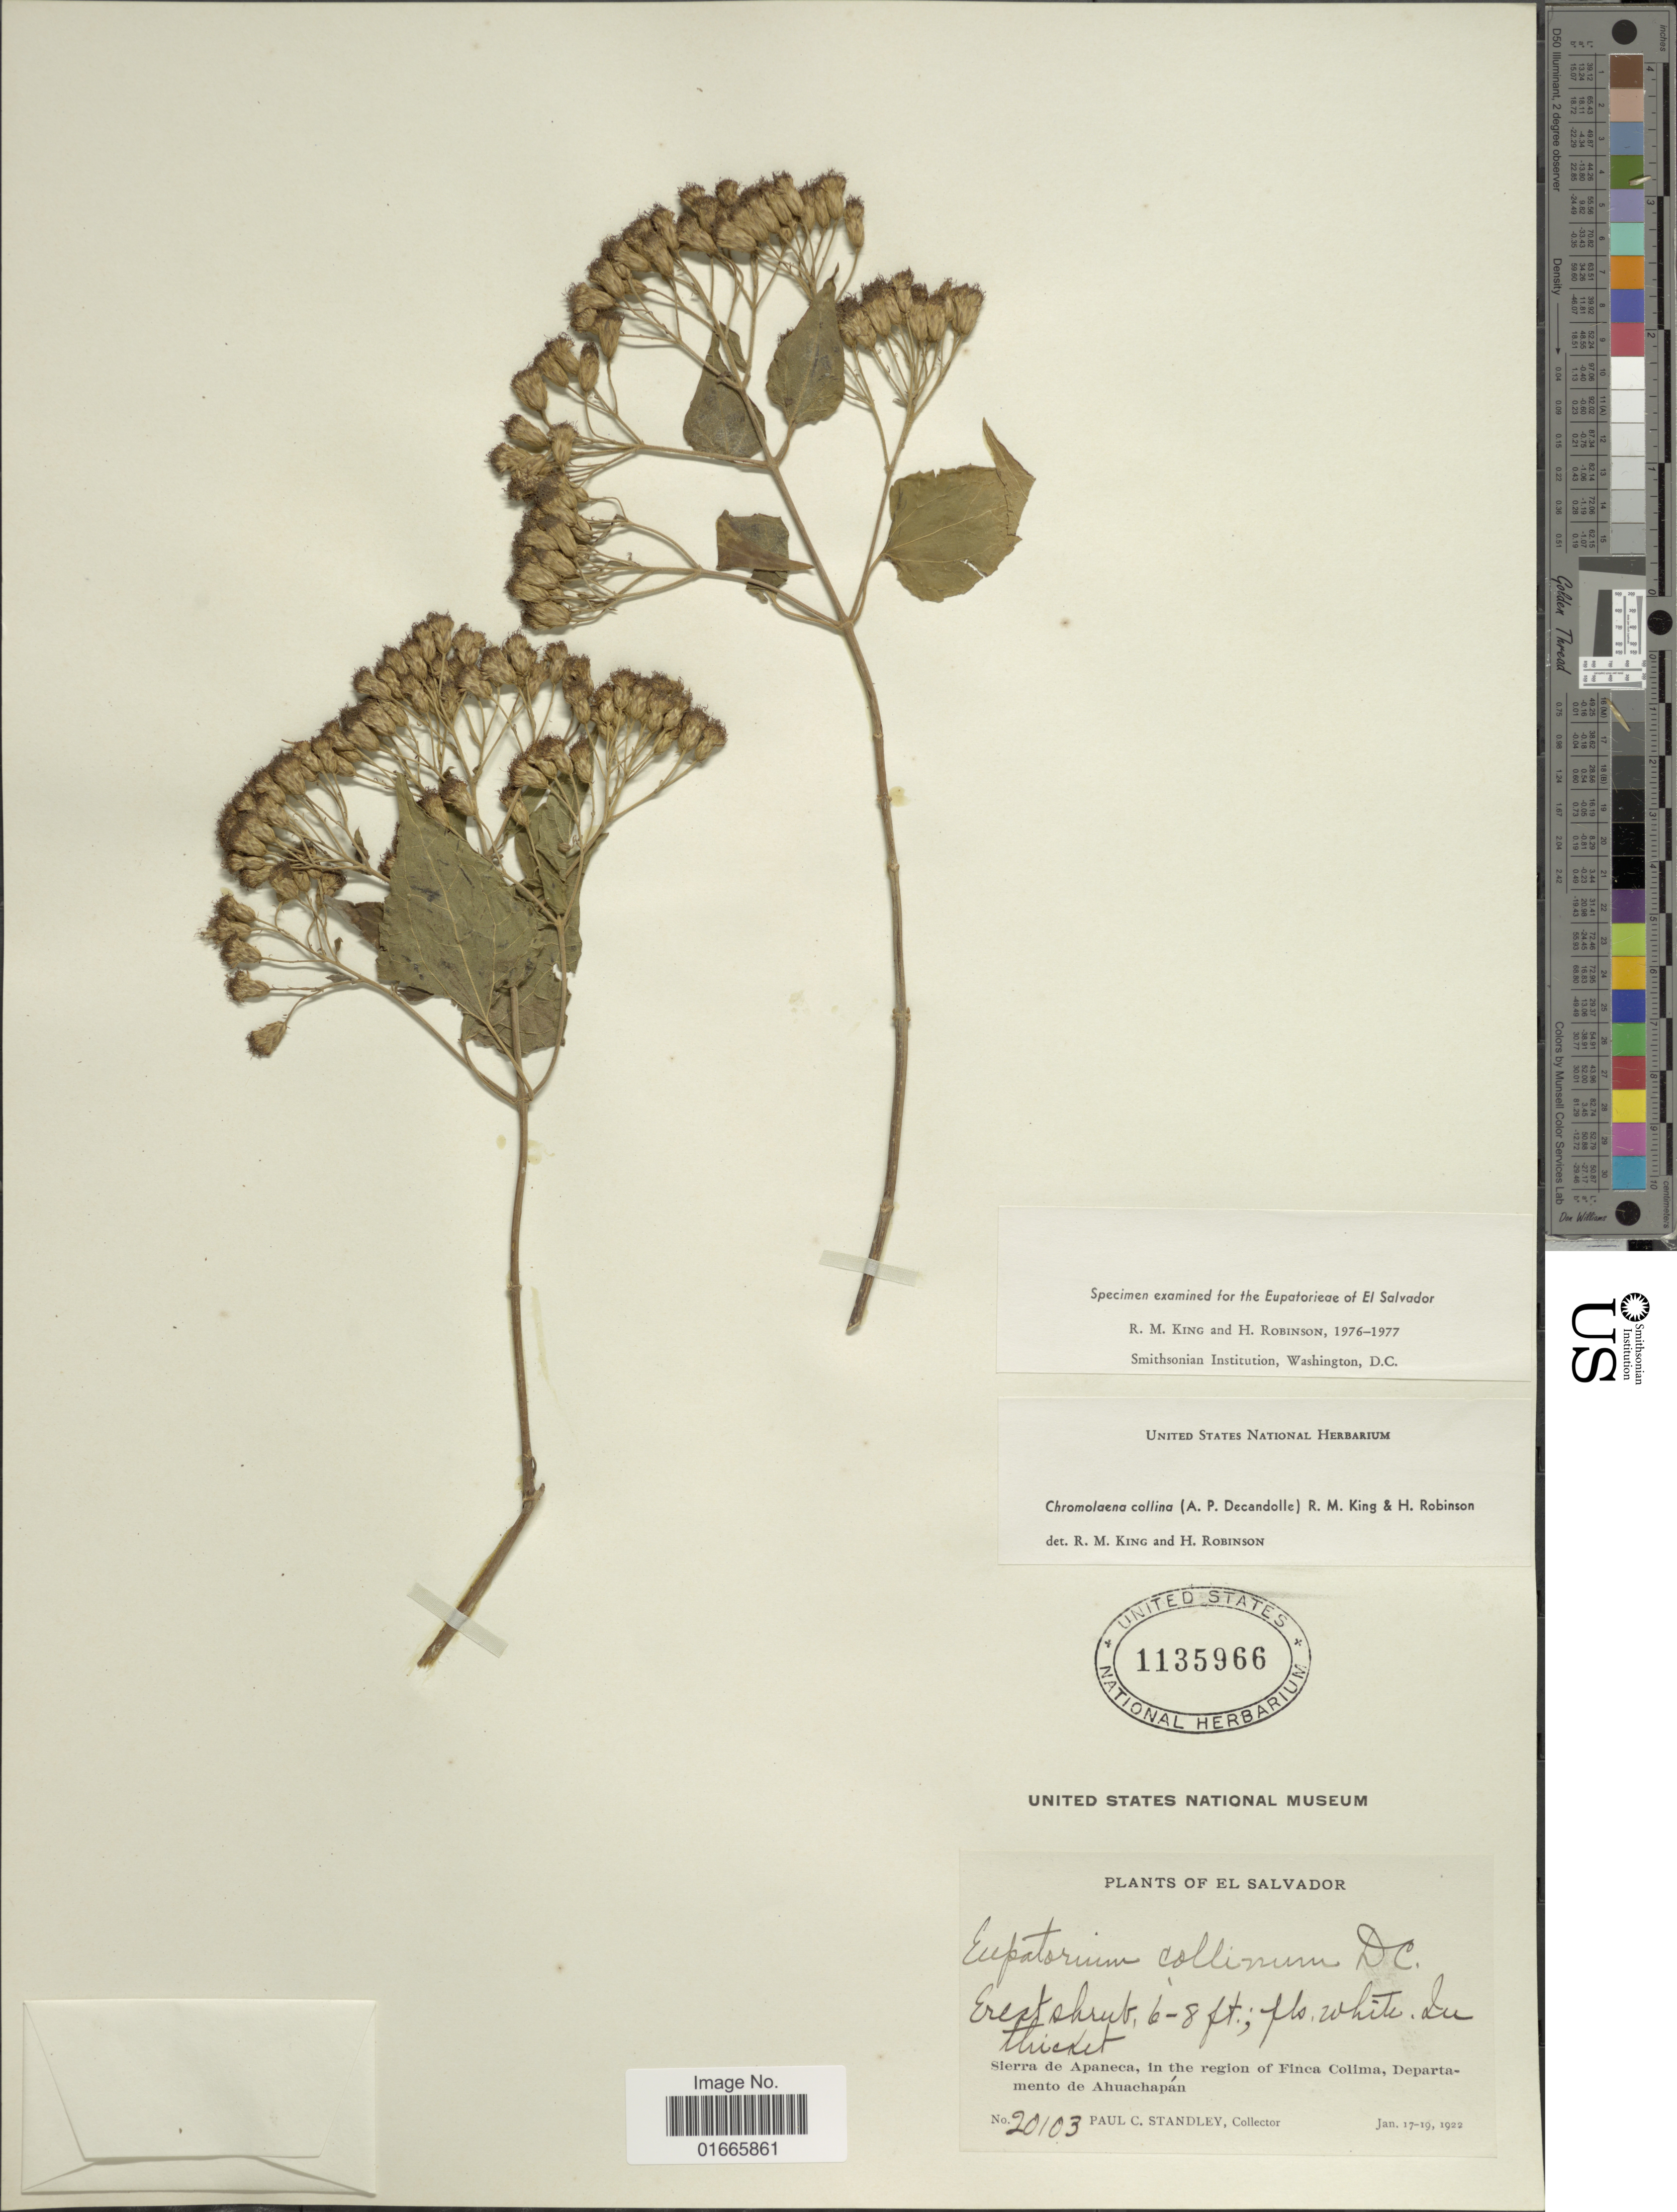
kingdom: Plantae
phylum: Tracheophyta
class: Magnoliopsida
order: Asterales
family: Asteraceae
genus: Chromolaena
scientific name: Chromolaena collina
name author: (DC.) R.M. King & H. Rob.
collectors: P. C. Standley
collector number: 20103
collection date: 1922-01-17/1922-01-19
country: El Salvador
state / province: Ahuachapan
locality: Sierra de Apaneca, in the region of Finca Colima, Departamento de Ahuachapan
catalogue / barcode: US 1135966